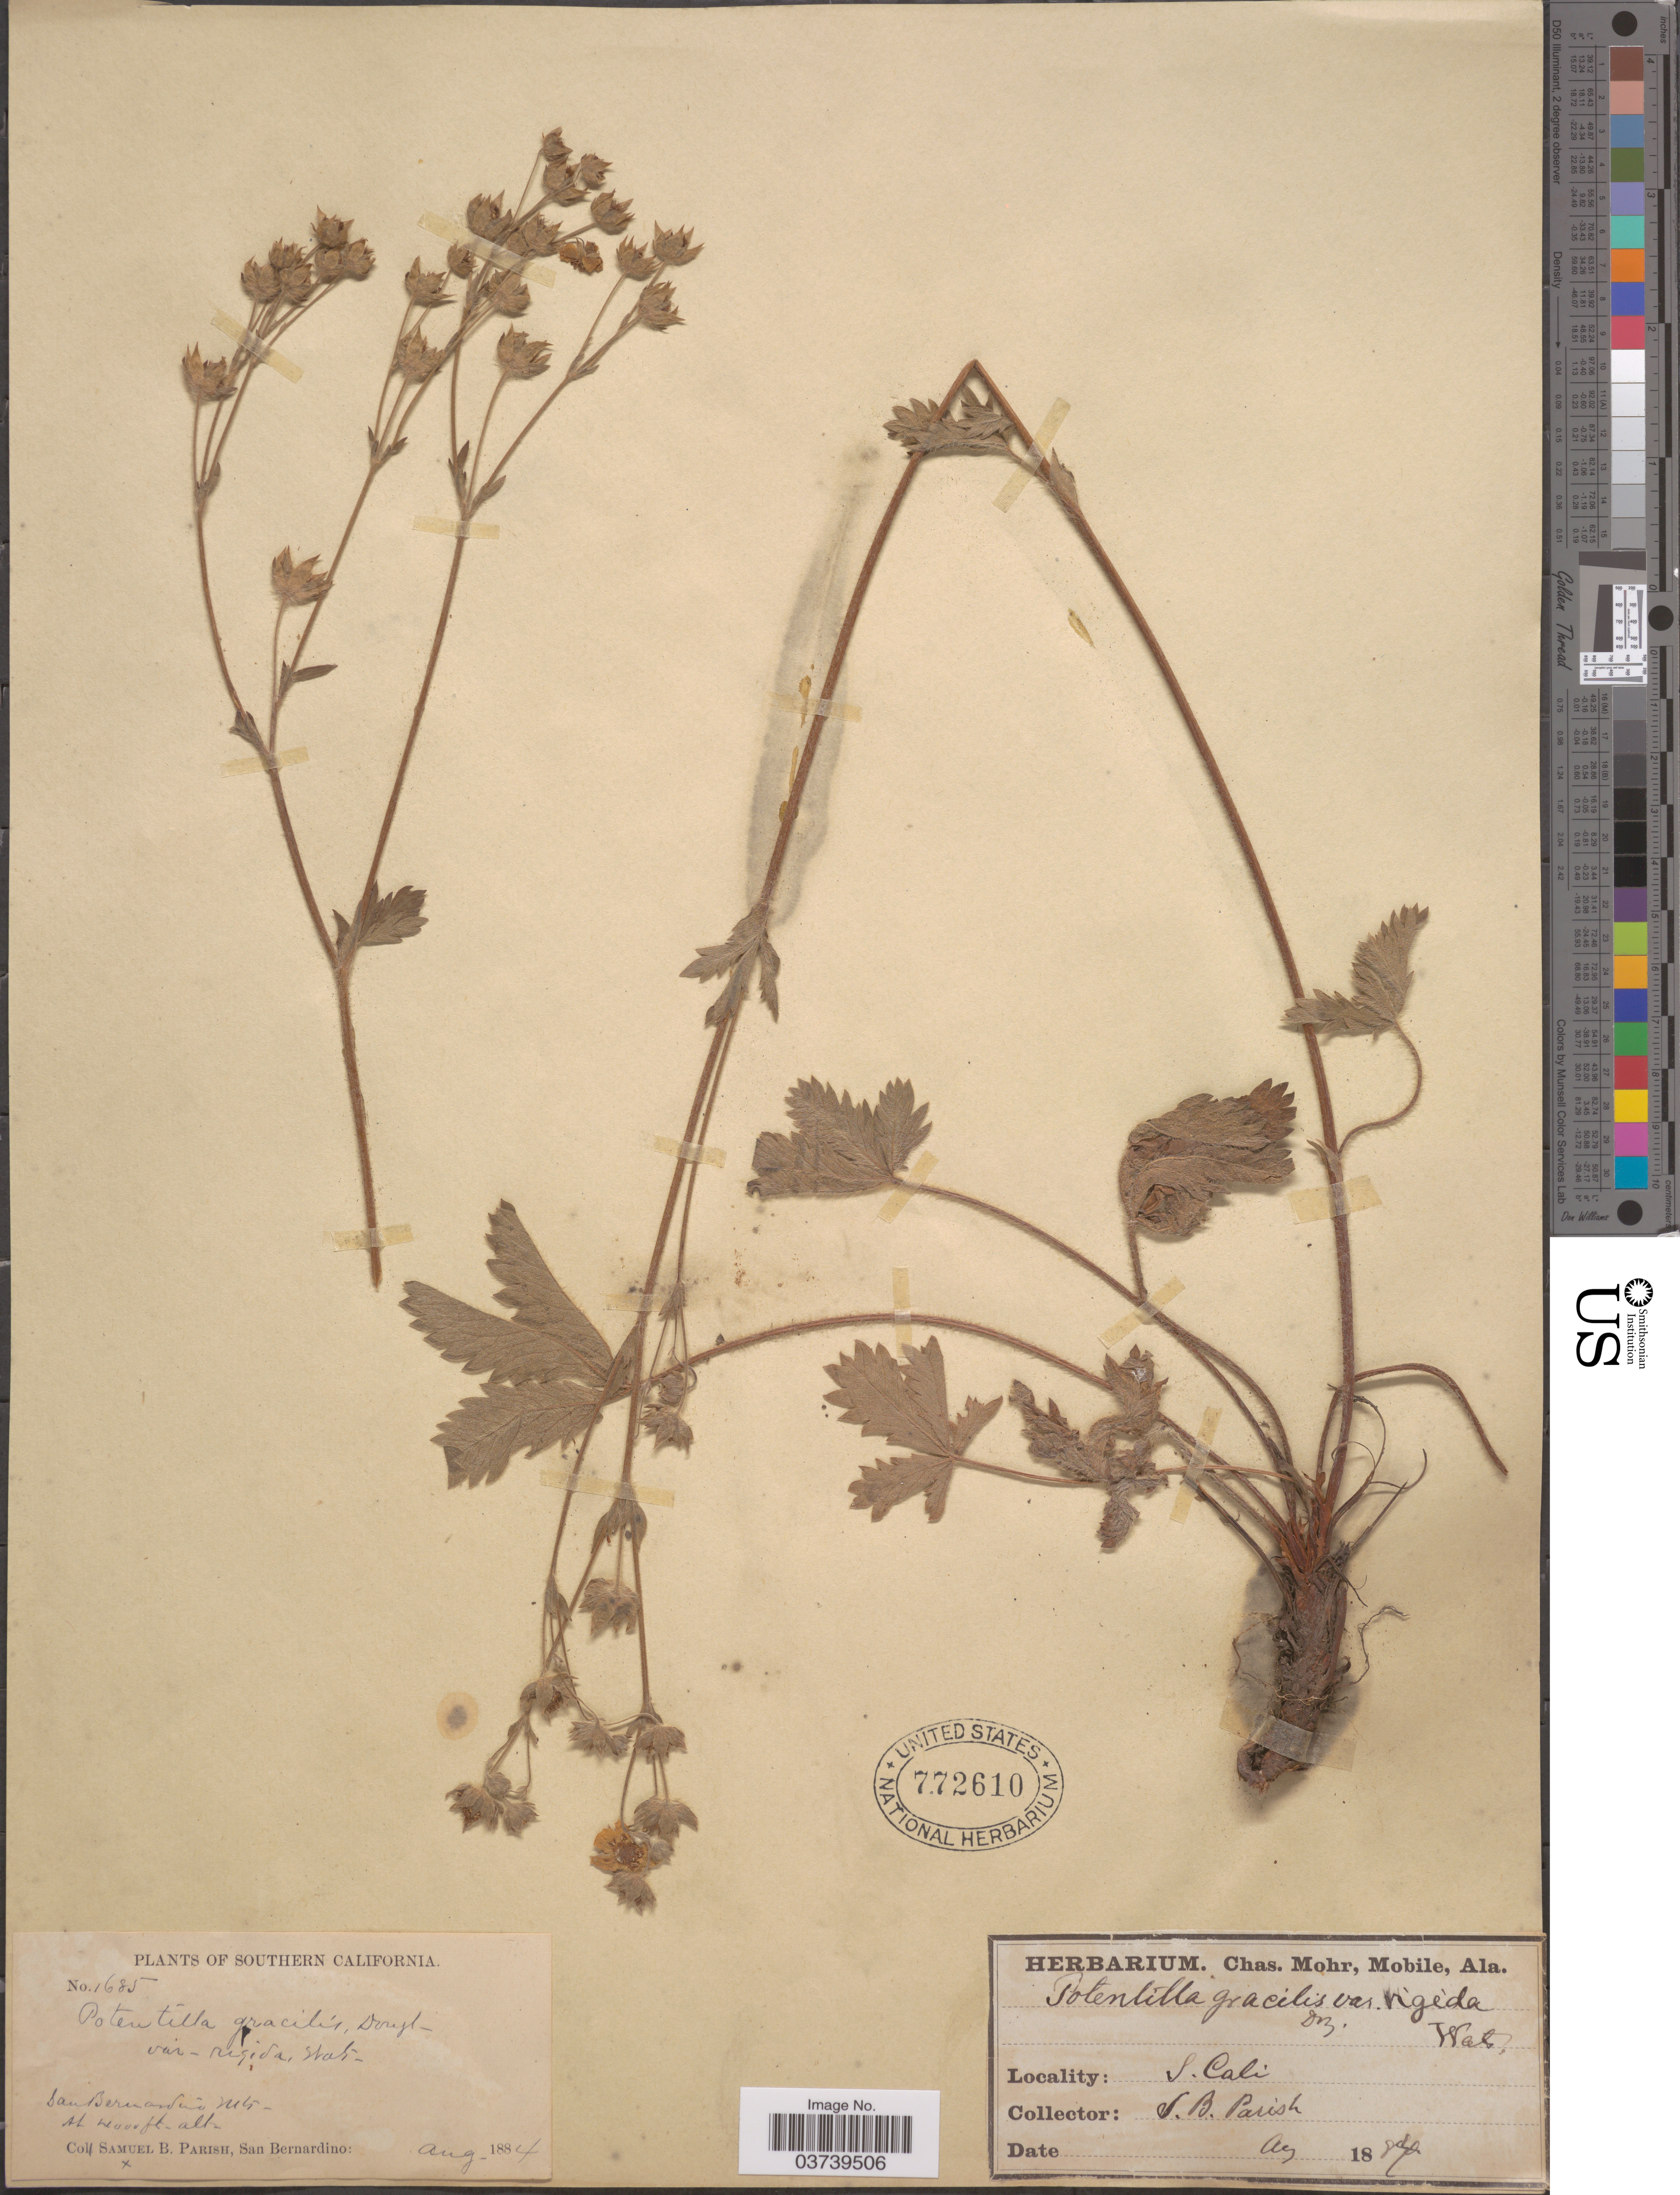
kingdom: Plantae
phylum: Tracheophyta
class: Magnoliopsida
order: Rosales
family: Rosaceae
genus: Potentilla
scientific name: Potentilla gracilis var. fastigiata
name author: (Nutt.) S. Watson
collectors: S. B. Parish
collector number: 1685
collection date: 1884-08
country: United States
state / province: California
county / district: San Bernardino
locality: Southern California. San Bernardino Mts.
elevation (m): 1219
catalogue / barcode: US 772610